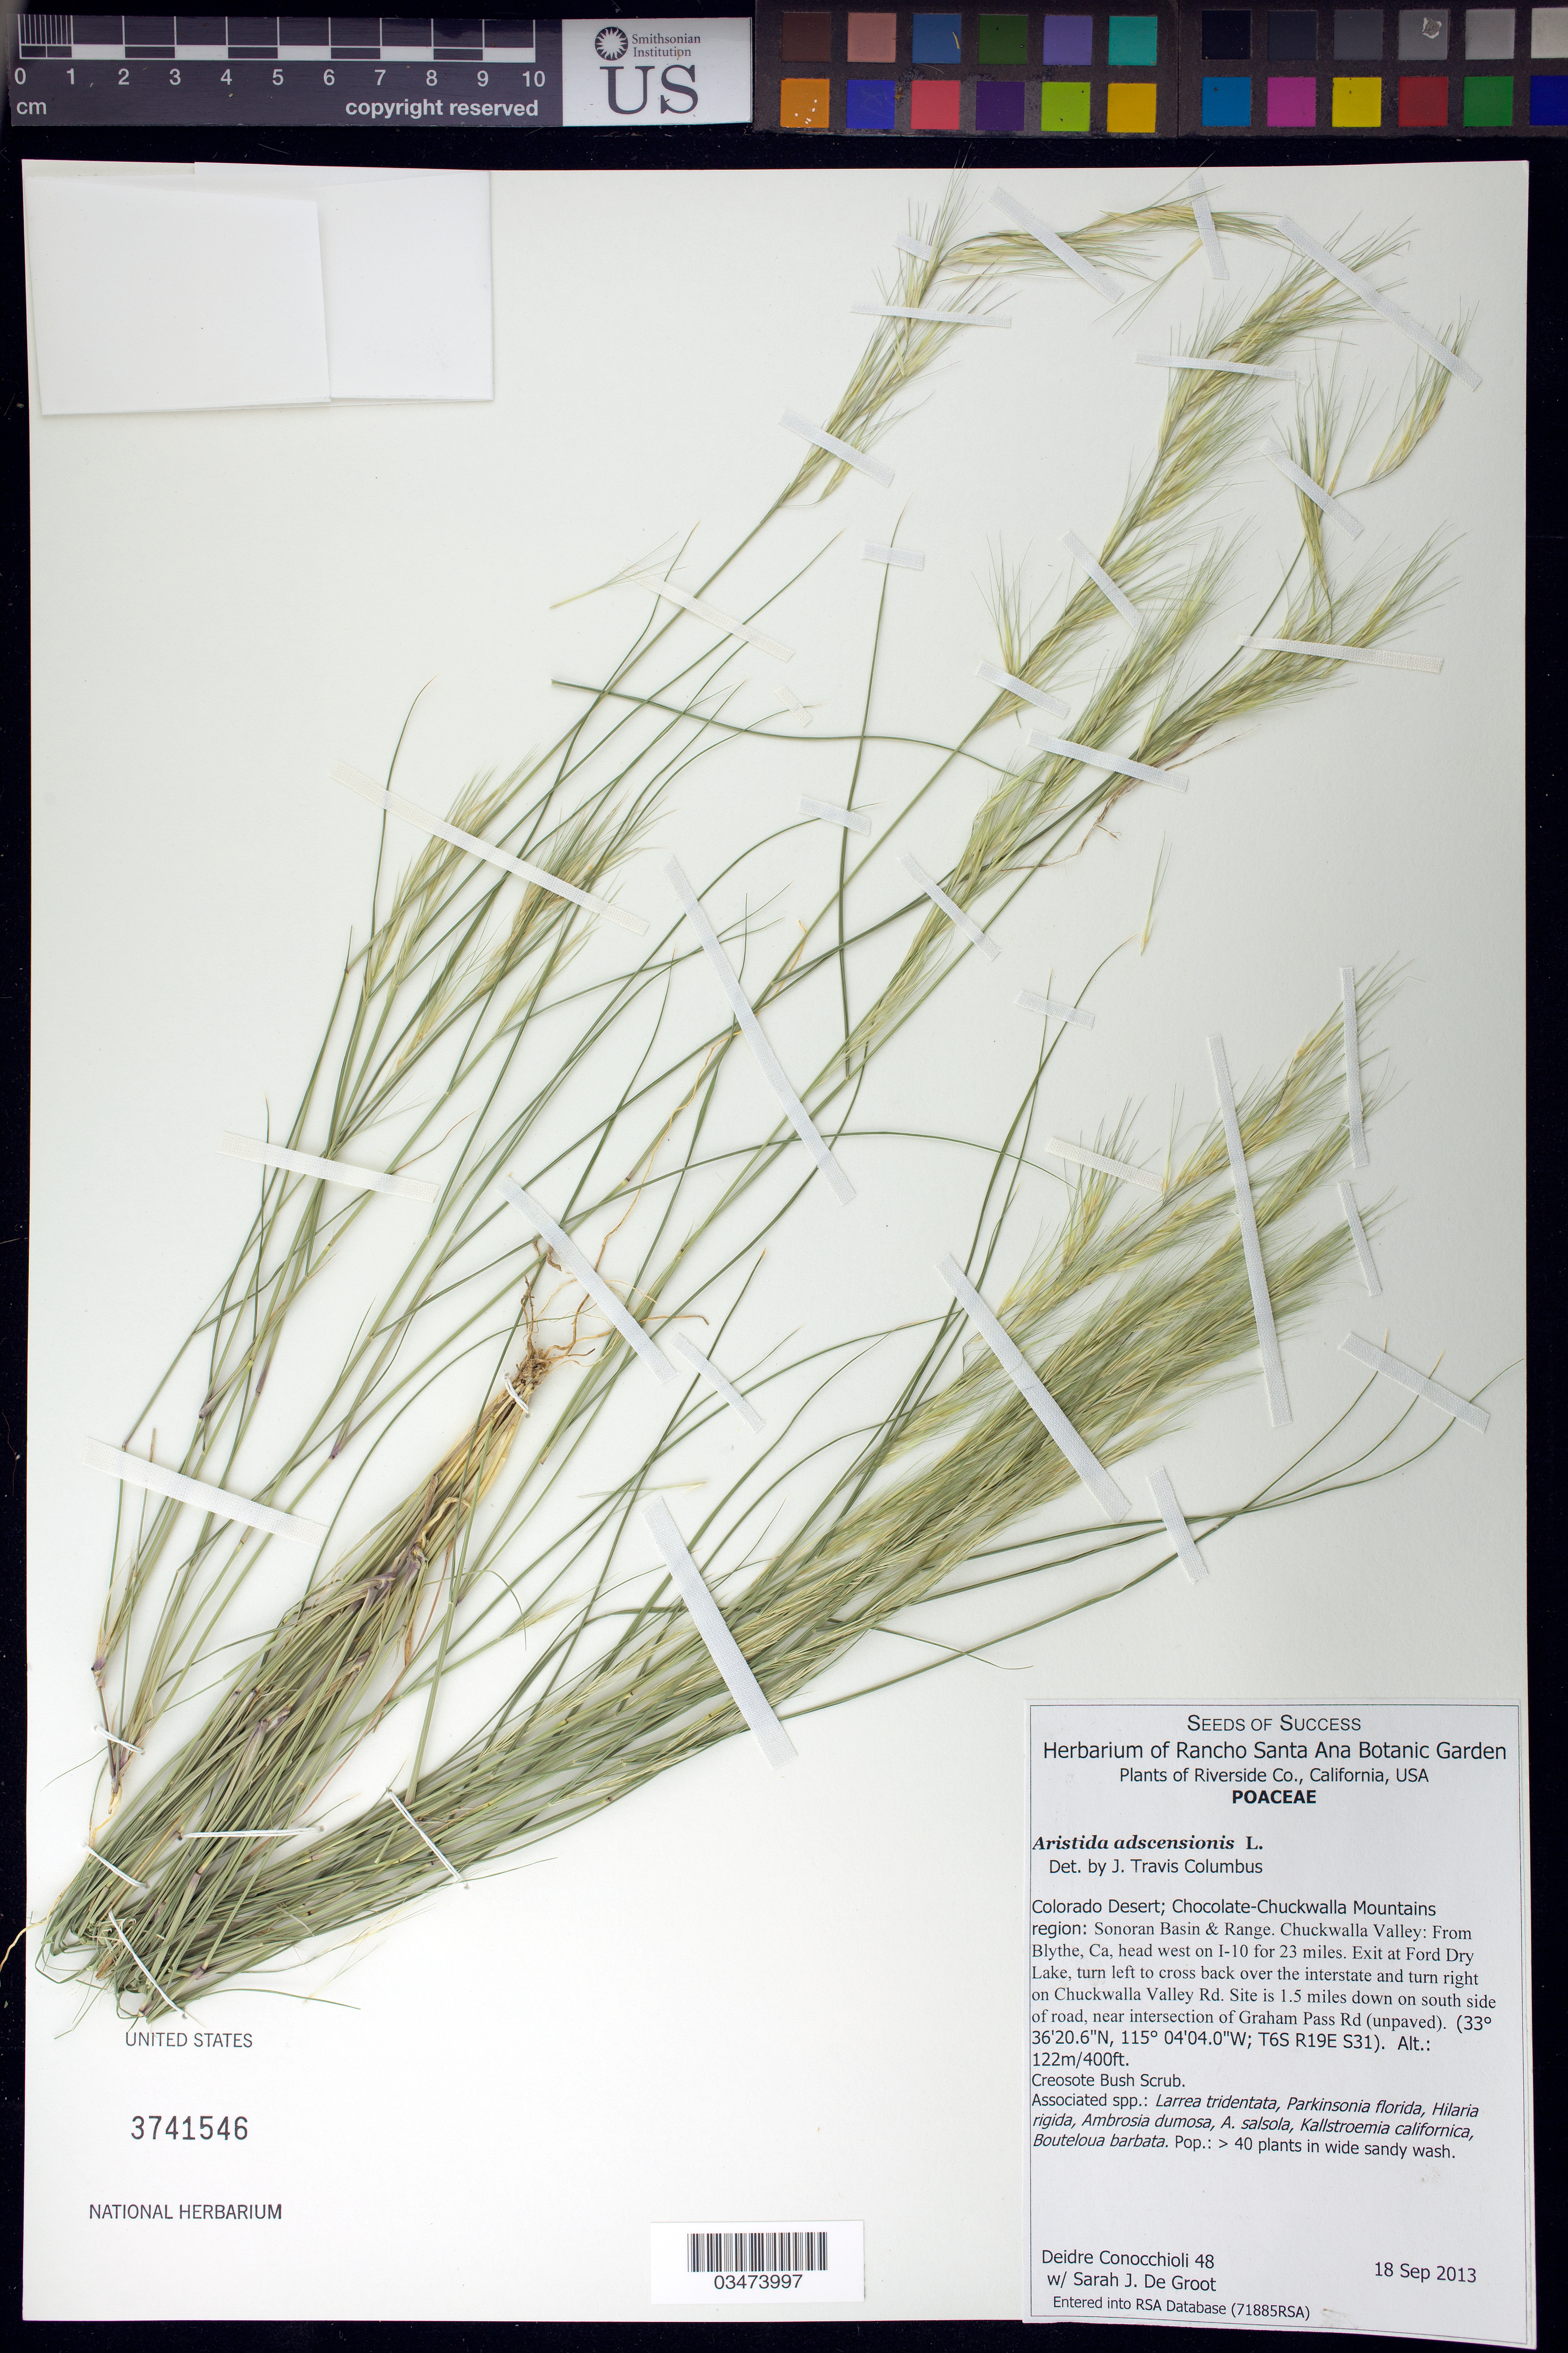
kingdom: Plantae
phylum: Tracheophyta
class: Liliopsida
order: Poales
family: Poaceae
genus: Aristida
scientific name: Aristida adscensionis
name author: L.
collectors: D. Conocchioli & S. De Groot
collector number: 48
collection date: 2013-09-18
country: United States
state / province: California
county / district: Riverside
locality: Colorado Desert, Chocolate-Chuckwalla Mnts region, Sonoran Basin and Range. Chuckwalla Valley, near intersection of Graham Pass Rd.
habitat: Creosote Bush Scrub. Associated species: Larrea trinedata, Hilaria rigida, Ambrosia dumosa, ect.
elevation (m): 122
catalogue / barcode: US 3741546